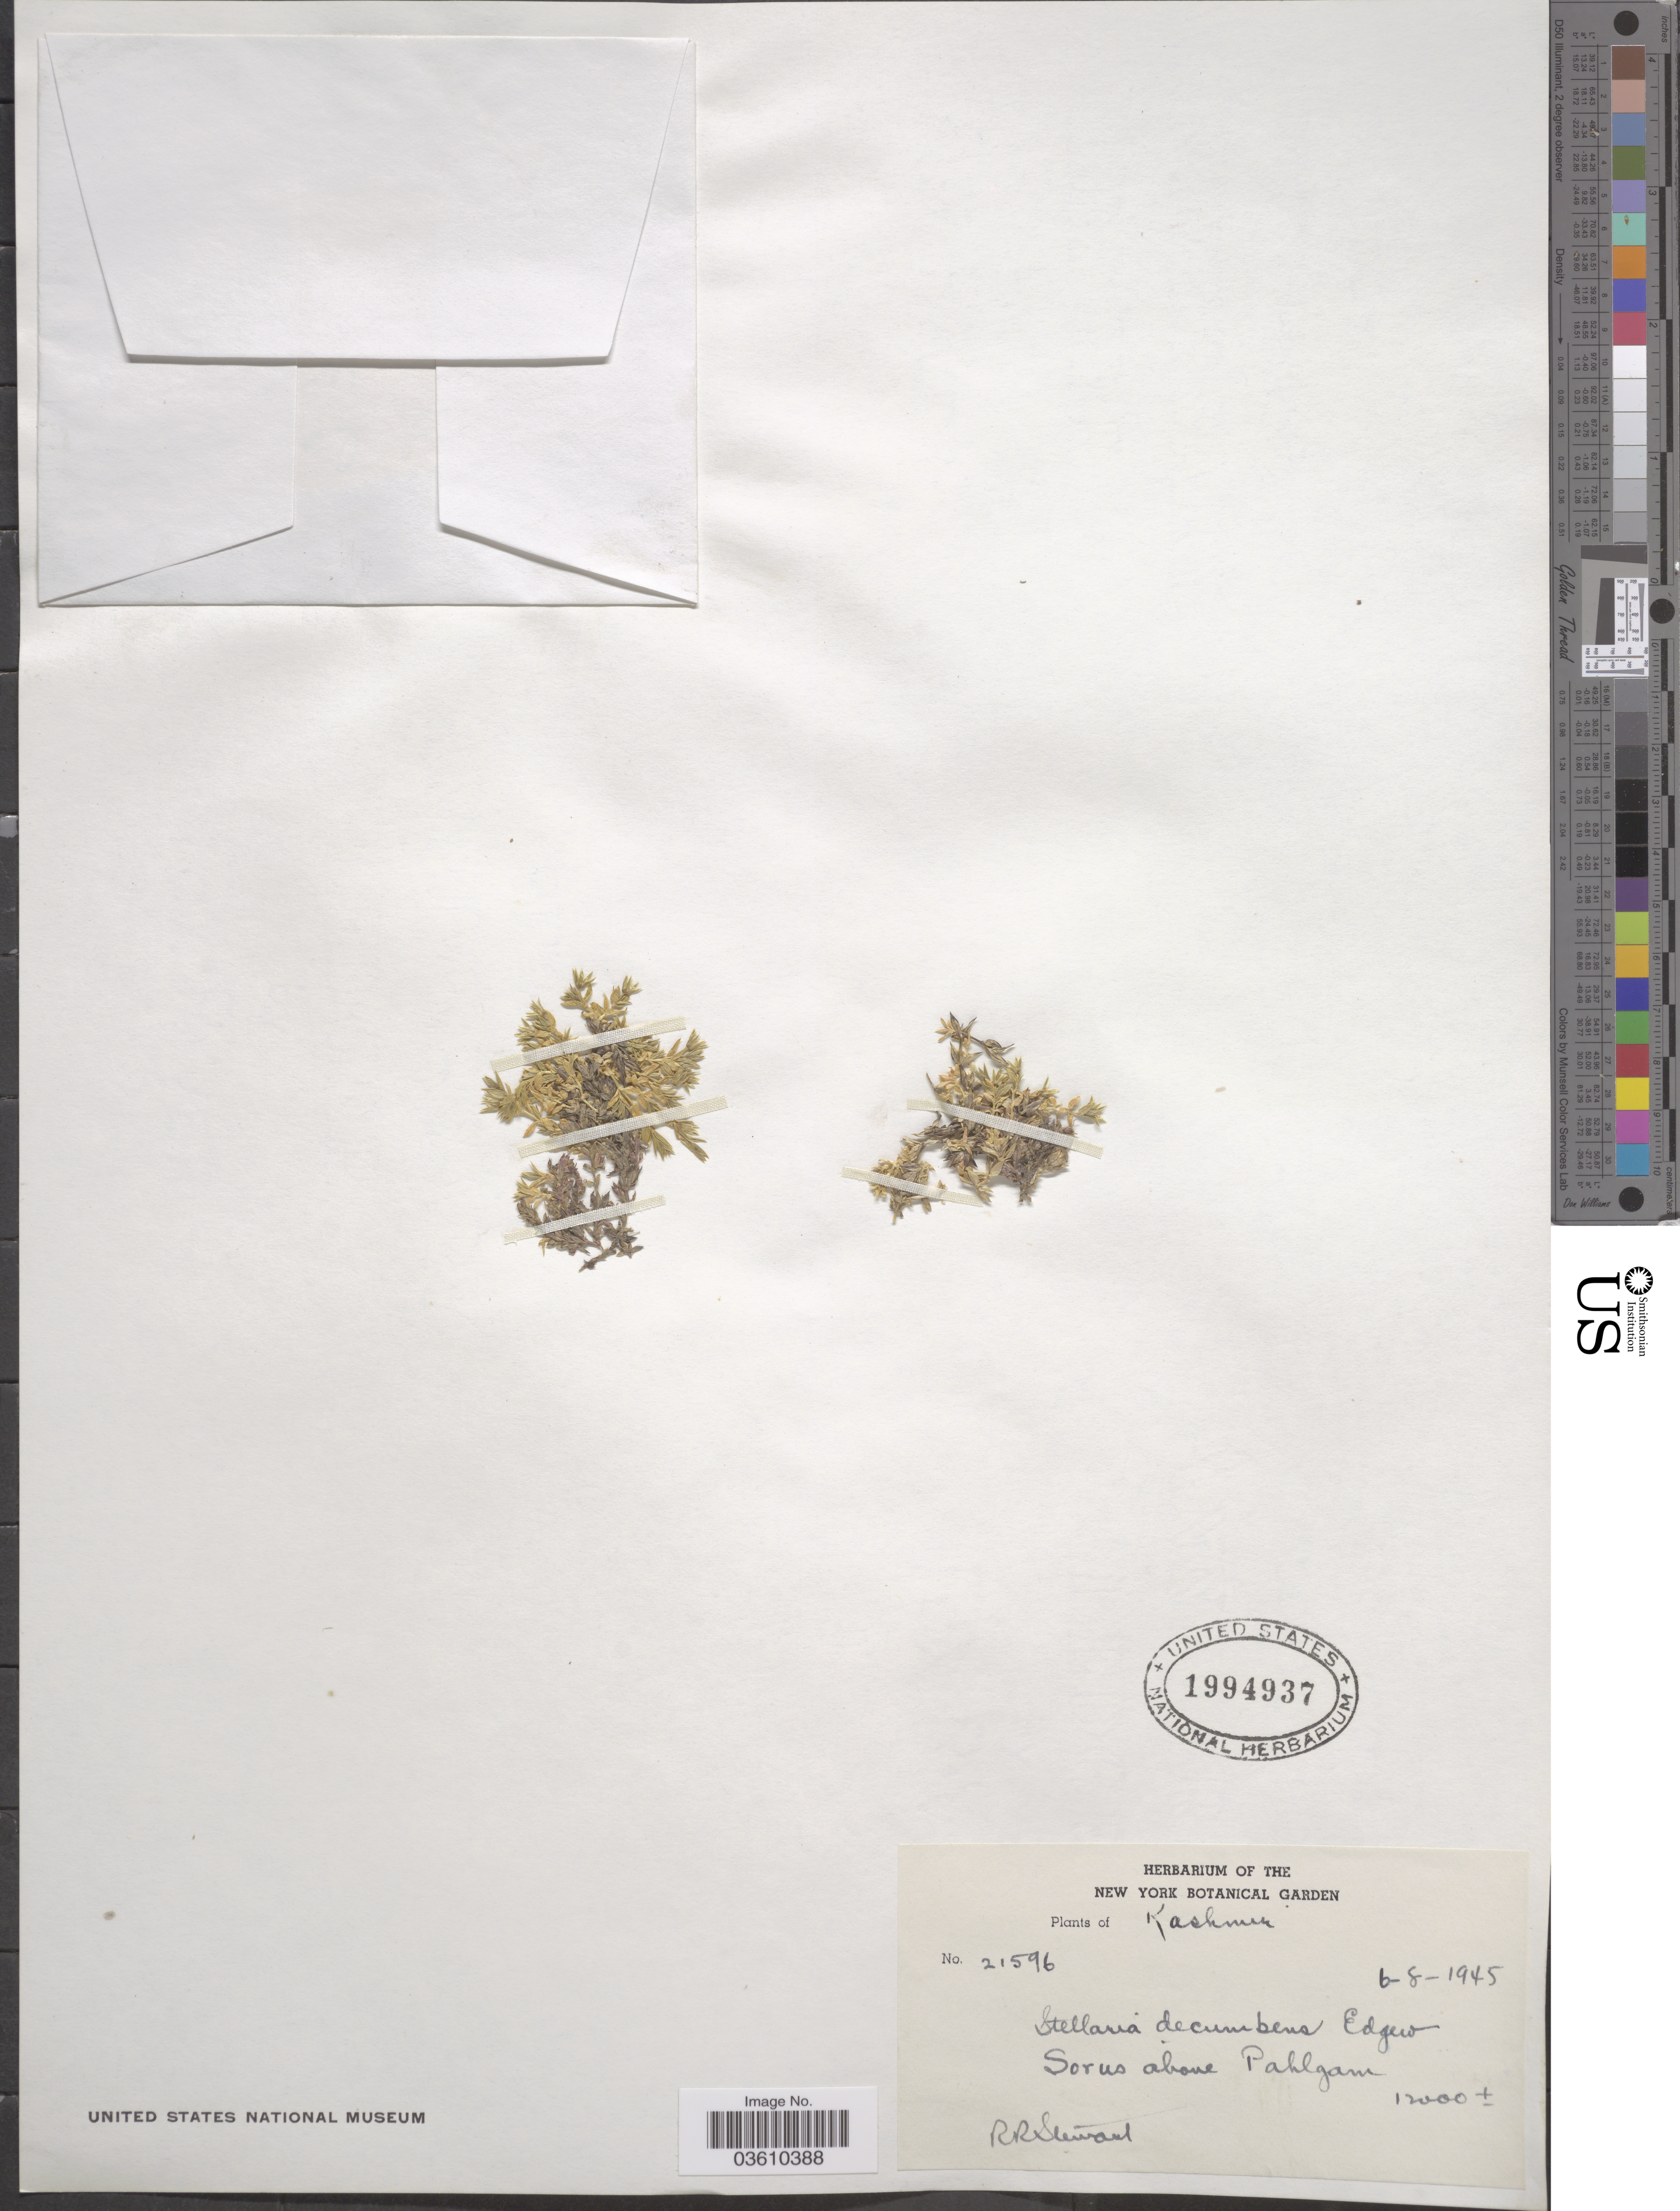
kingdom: Plantae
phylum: Tracheophyta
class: Magnoliopsida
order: Caryophyllales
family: Caryophyllaceae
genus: Stellaria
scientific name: Stellaria decumbens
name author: Edgew.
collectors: R. Stewart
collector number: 21596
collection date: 1945-08-06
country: India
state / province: Jammu and Kashmir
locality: Kashmir. Sorus above Pahlgam.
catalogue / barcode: US 1994937